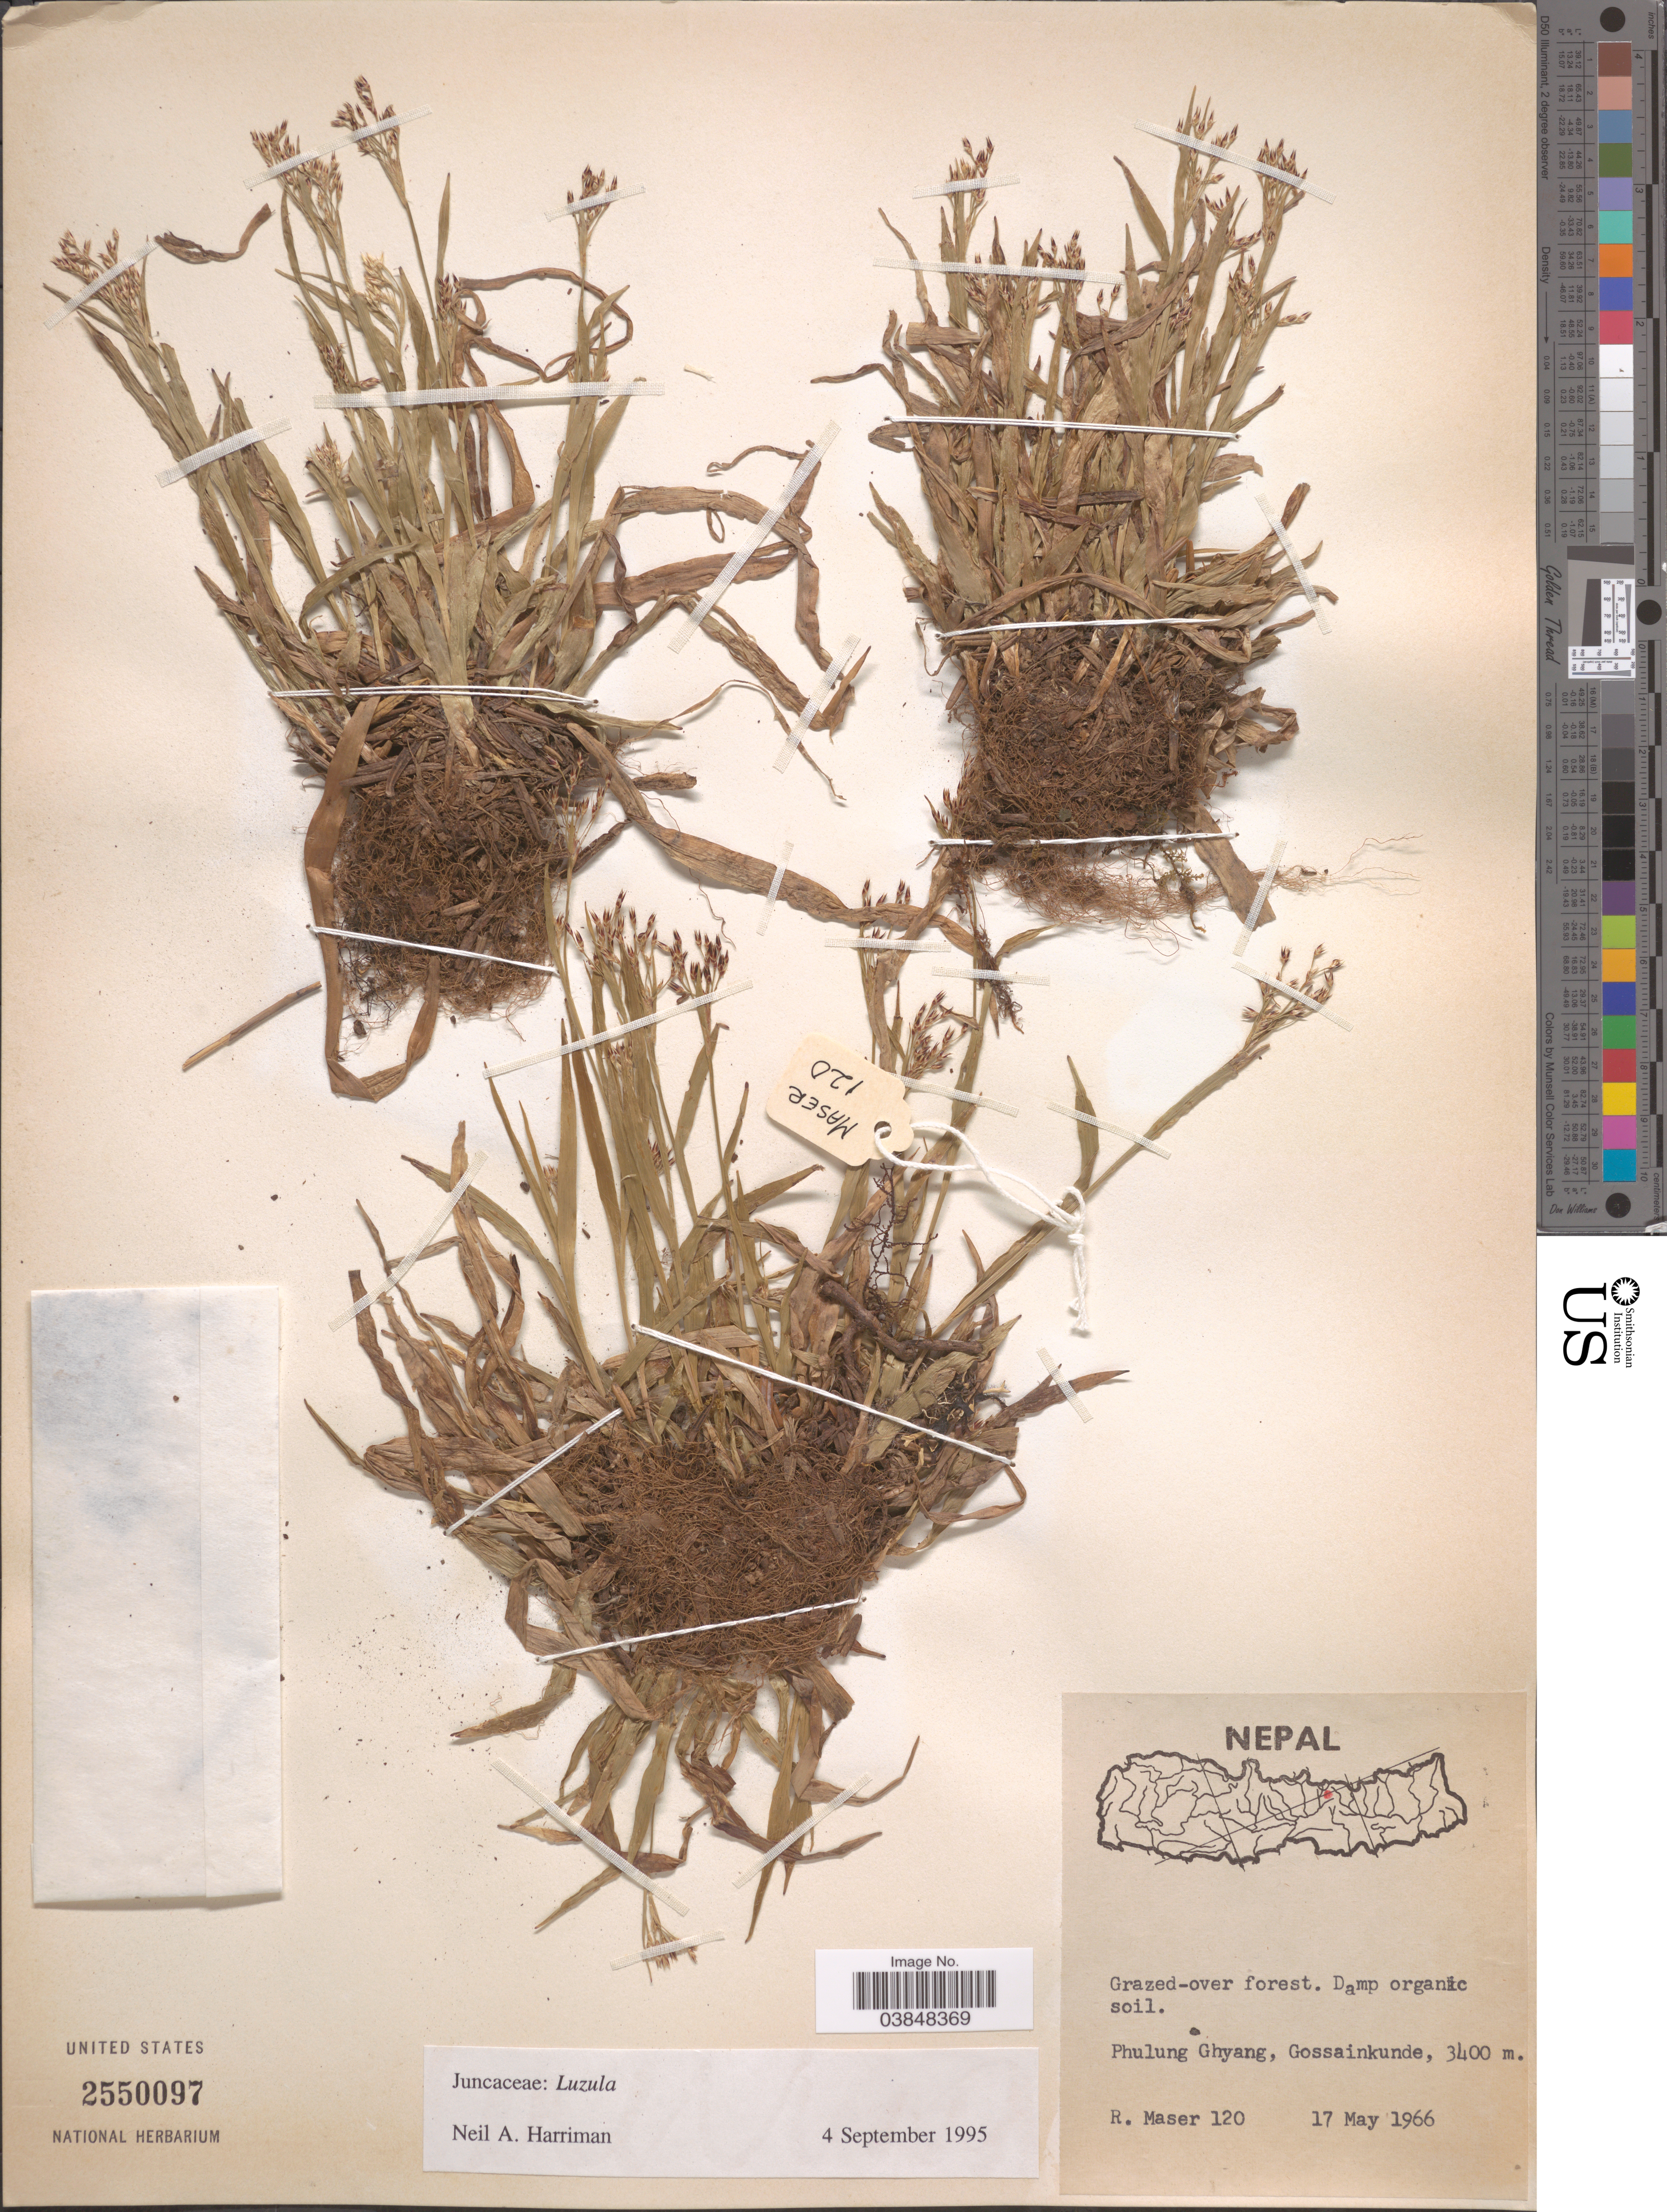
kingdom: Plantae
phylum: Tracheophyta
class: Liliopsida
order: Poales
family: Juncaceae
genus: Luzula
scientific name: Luzula sp.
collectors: R. Maser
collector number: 120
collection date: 1966-05-17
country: Nepal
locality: Phulung Ghyang, Gossainkunde.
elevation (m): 3400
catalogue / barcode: US 2550097